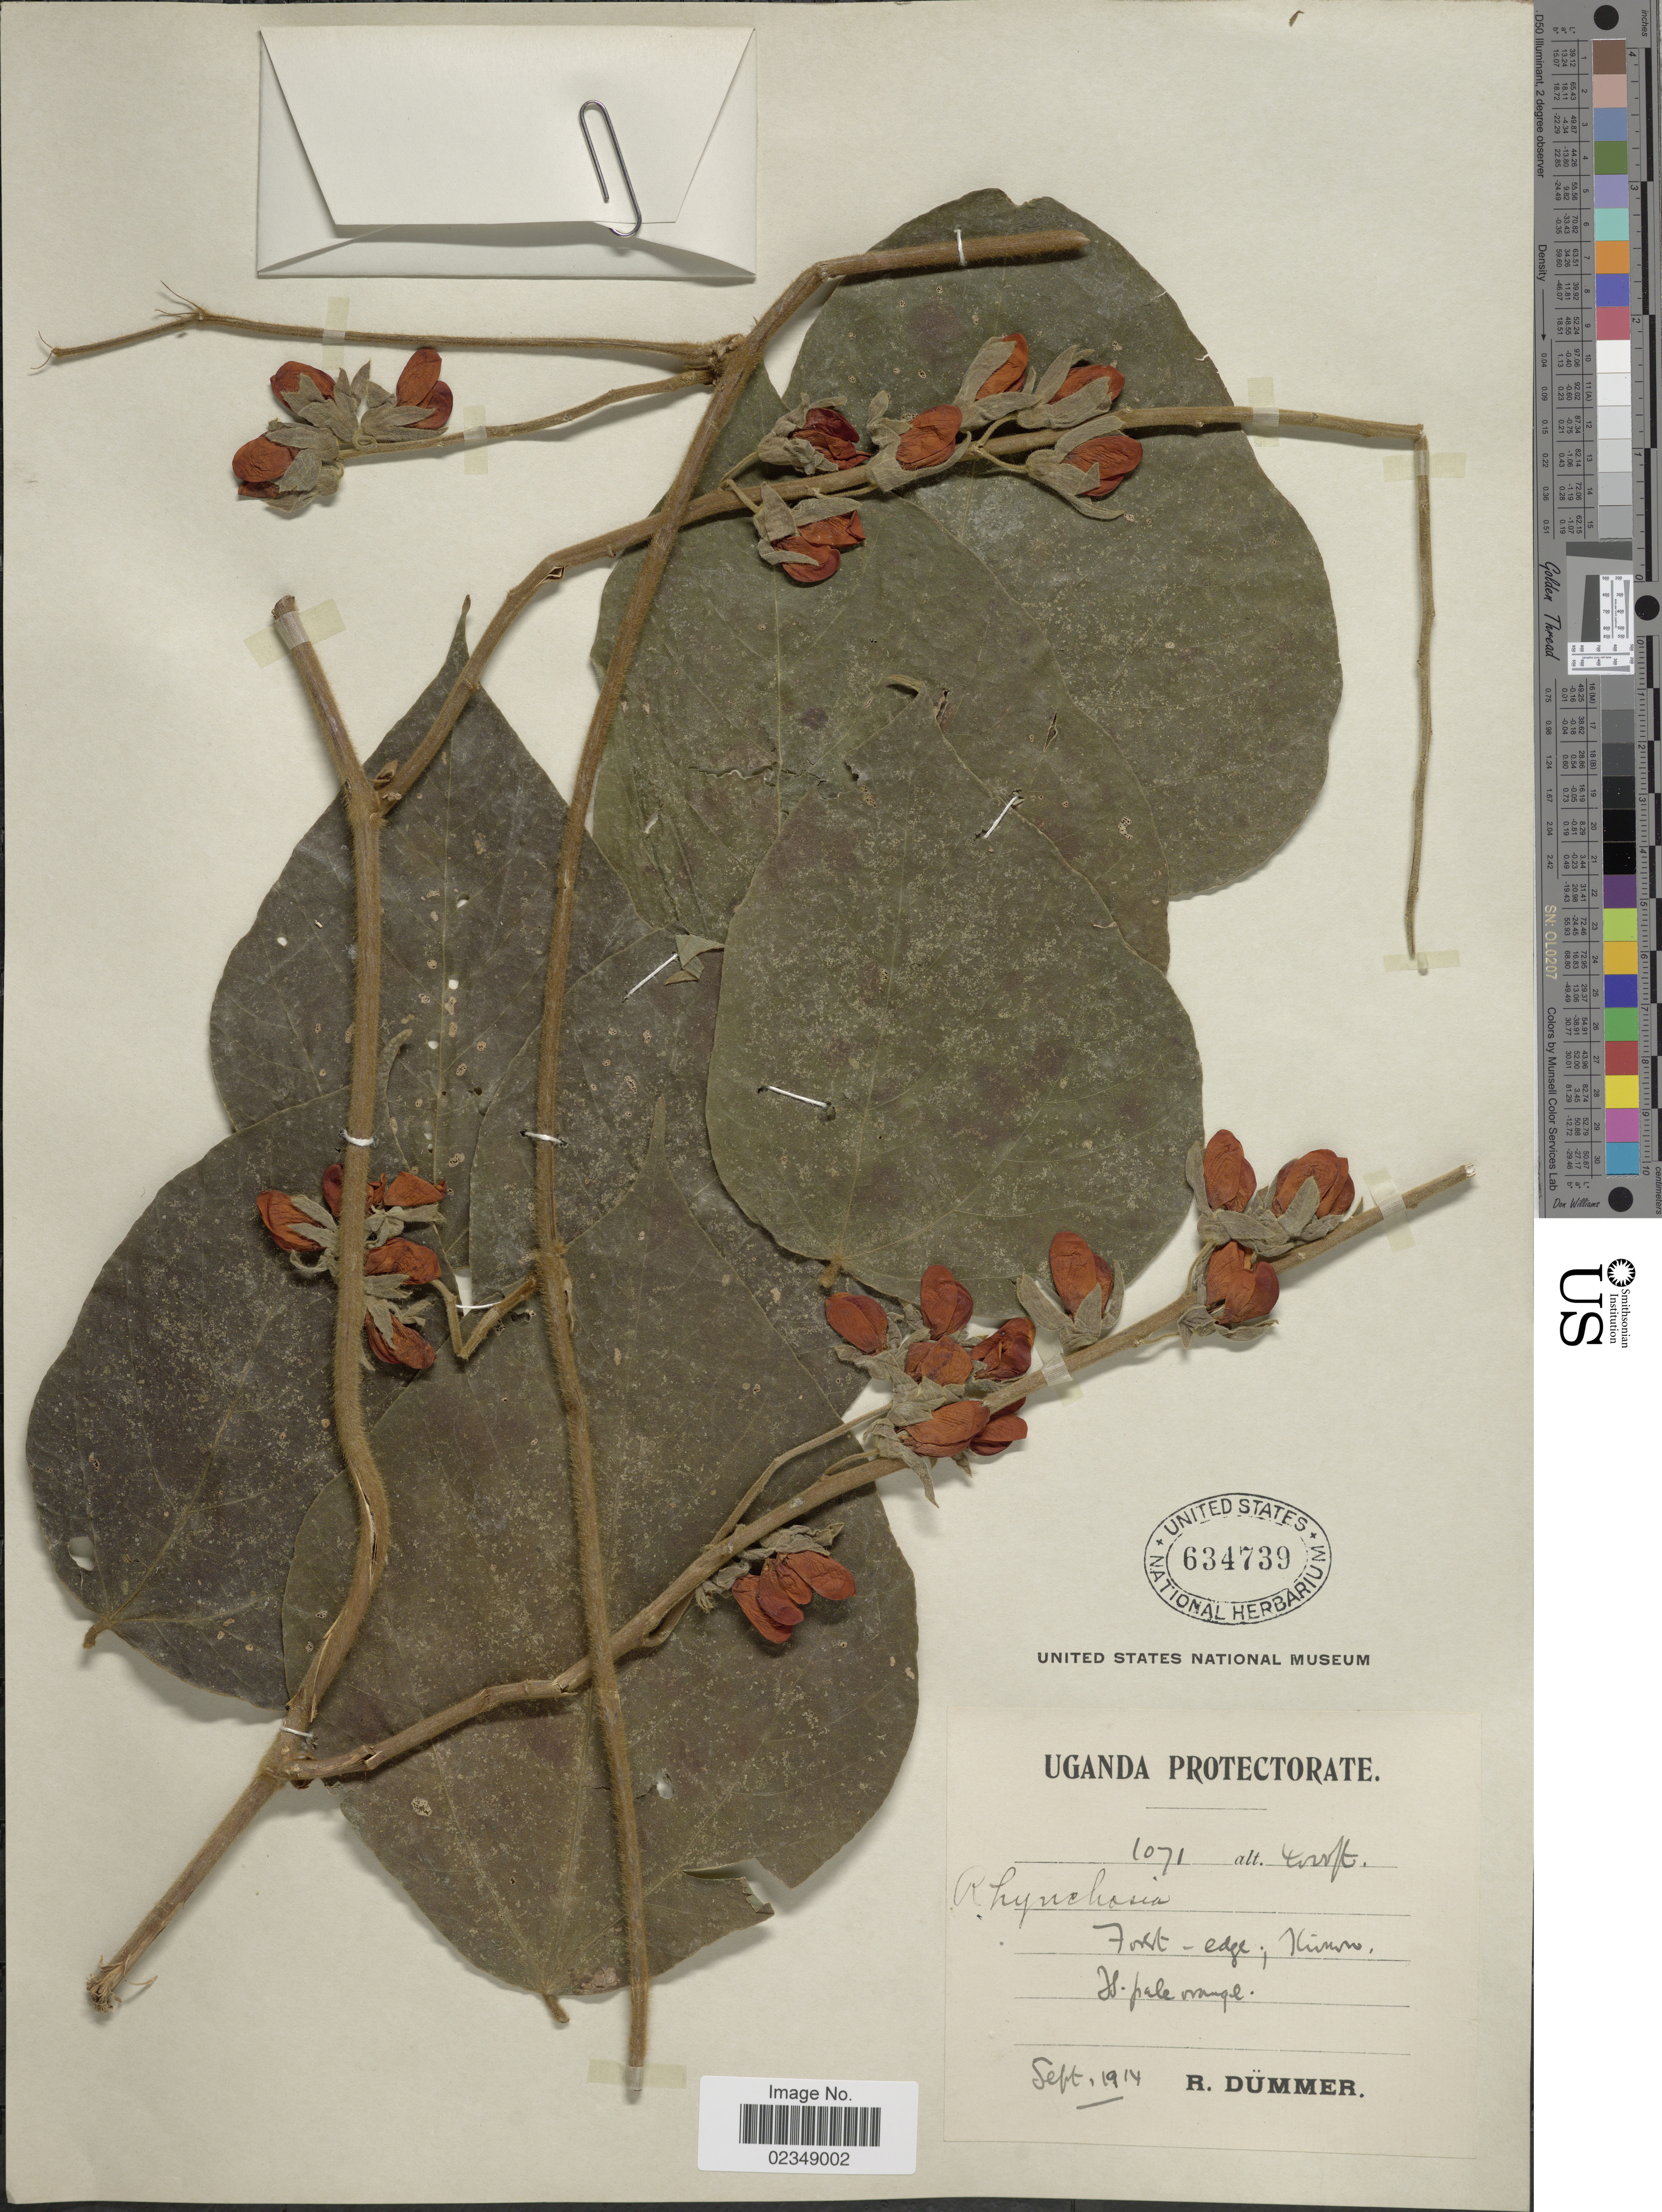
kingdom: Plantae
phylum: Tracheophyta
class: Magnoliopsida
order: Fabales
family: Fabaceae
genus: Rhynchosia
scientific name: Rhynchosia preussii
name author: Taub. ex Hutch. & Dalziel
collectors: R. A. Dümmer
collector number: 1071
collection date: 1914-09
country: Uganda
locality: Forest-edge; Kivuvu [interpreted]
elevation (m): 1219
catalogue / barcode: US 634739